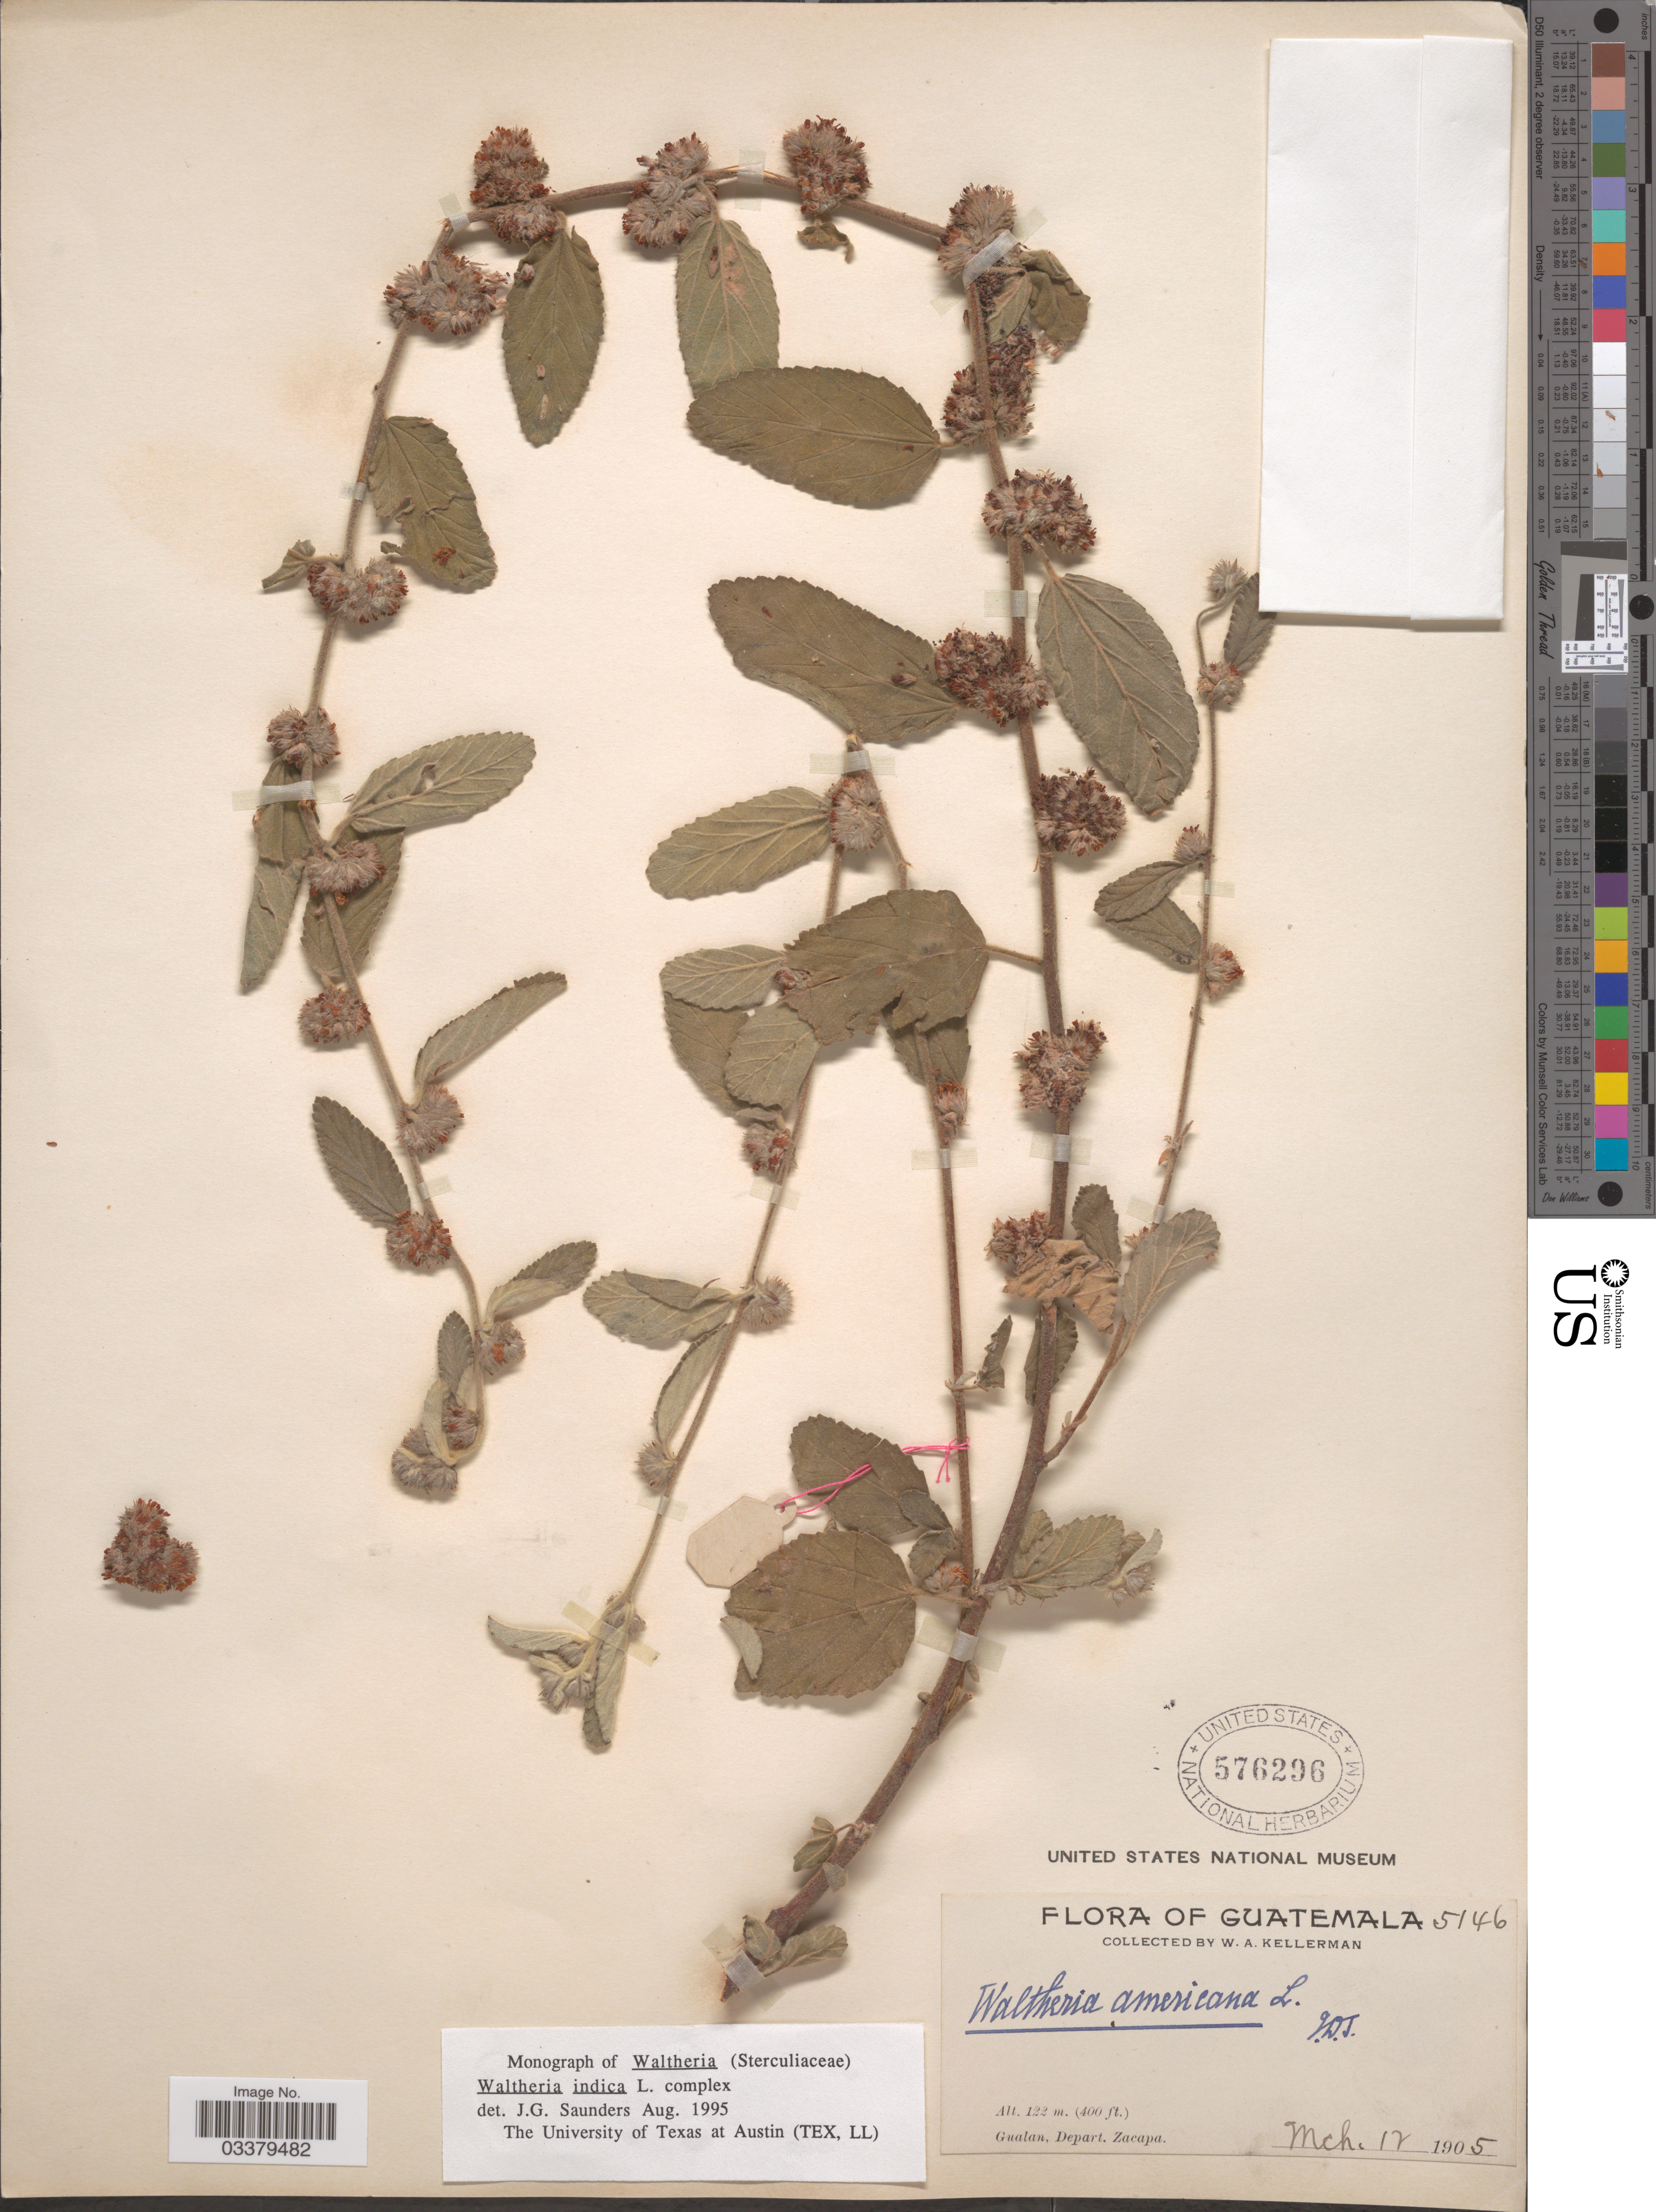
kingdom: Plantae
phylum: Tracheophyta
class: Magnoliopsida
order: Malvales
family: Malvaceae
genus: Waltheria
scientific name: Waltheria indica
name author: L.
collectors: W. Kellerman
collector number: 5146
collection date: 1905-03-12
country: Guatemala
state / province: Zacapa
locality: Gualan, Depart. Zacapa.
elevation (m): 122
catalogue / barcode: US 576296